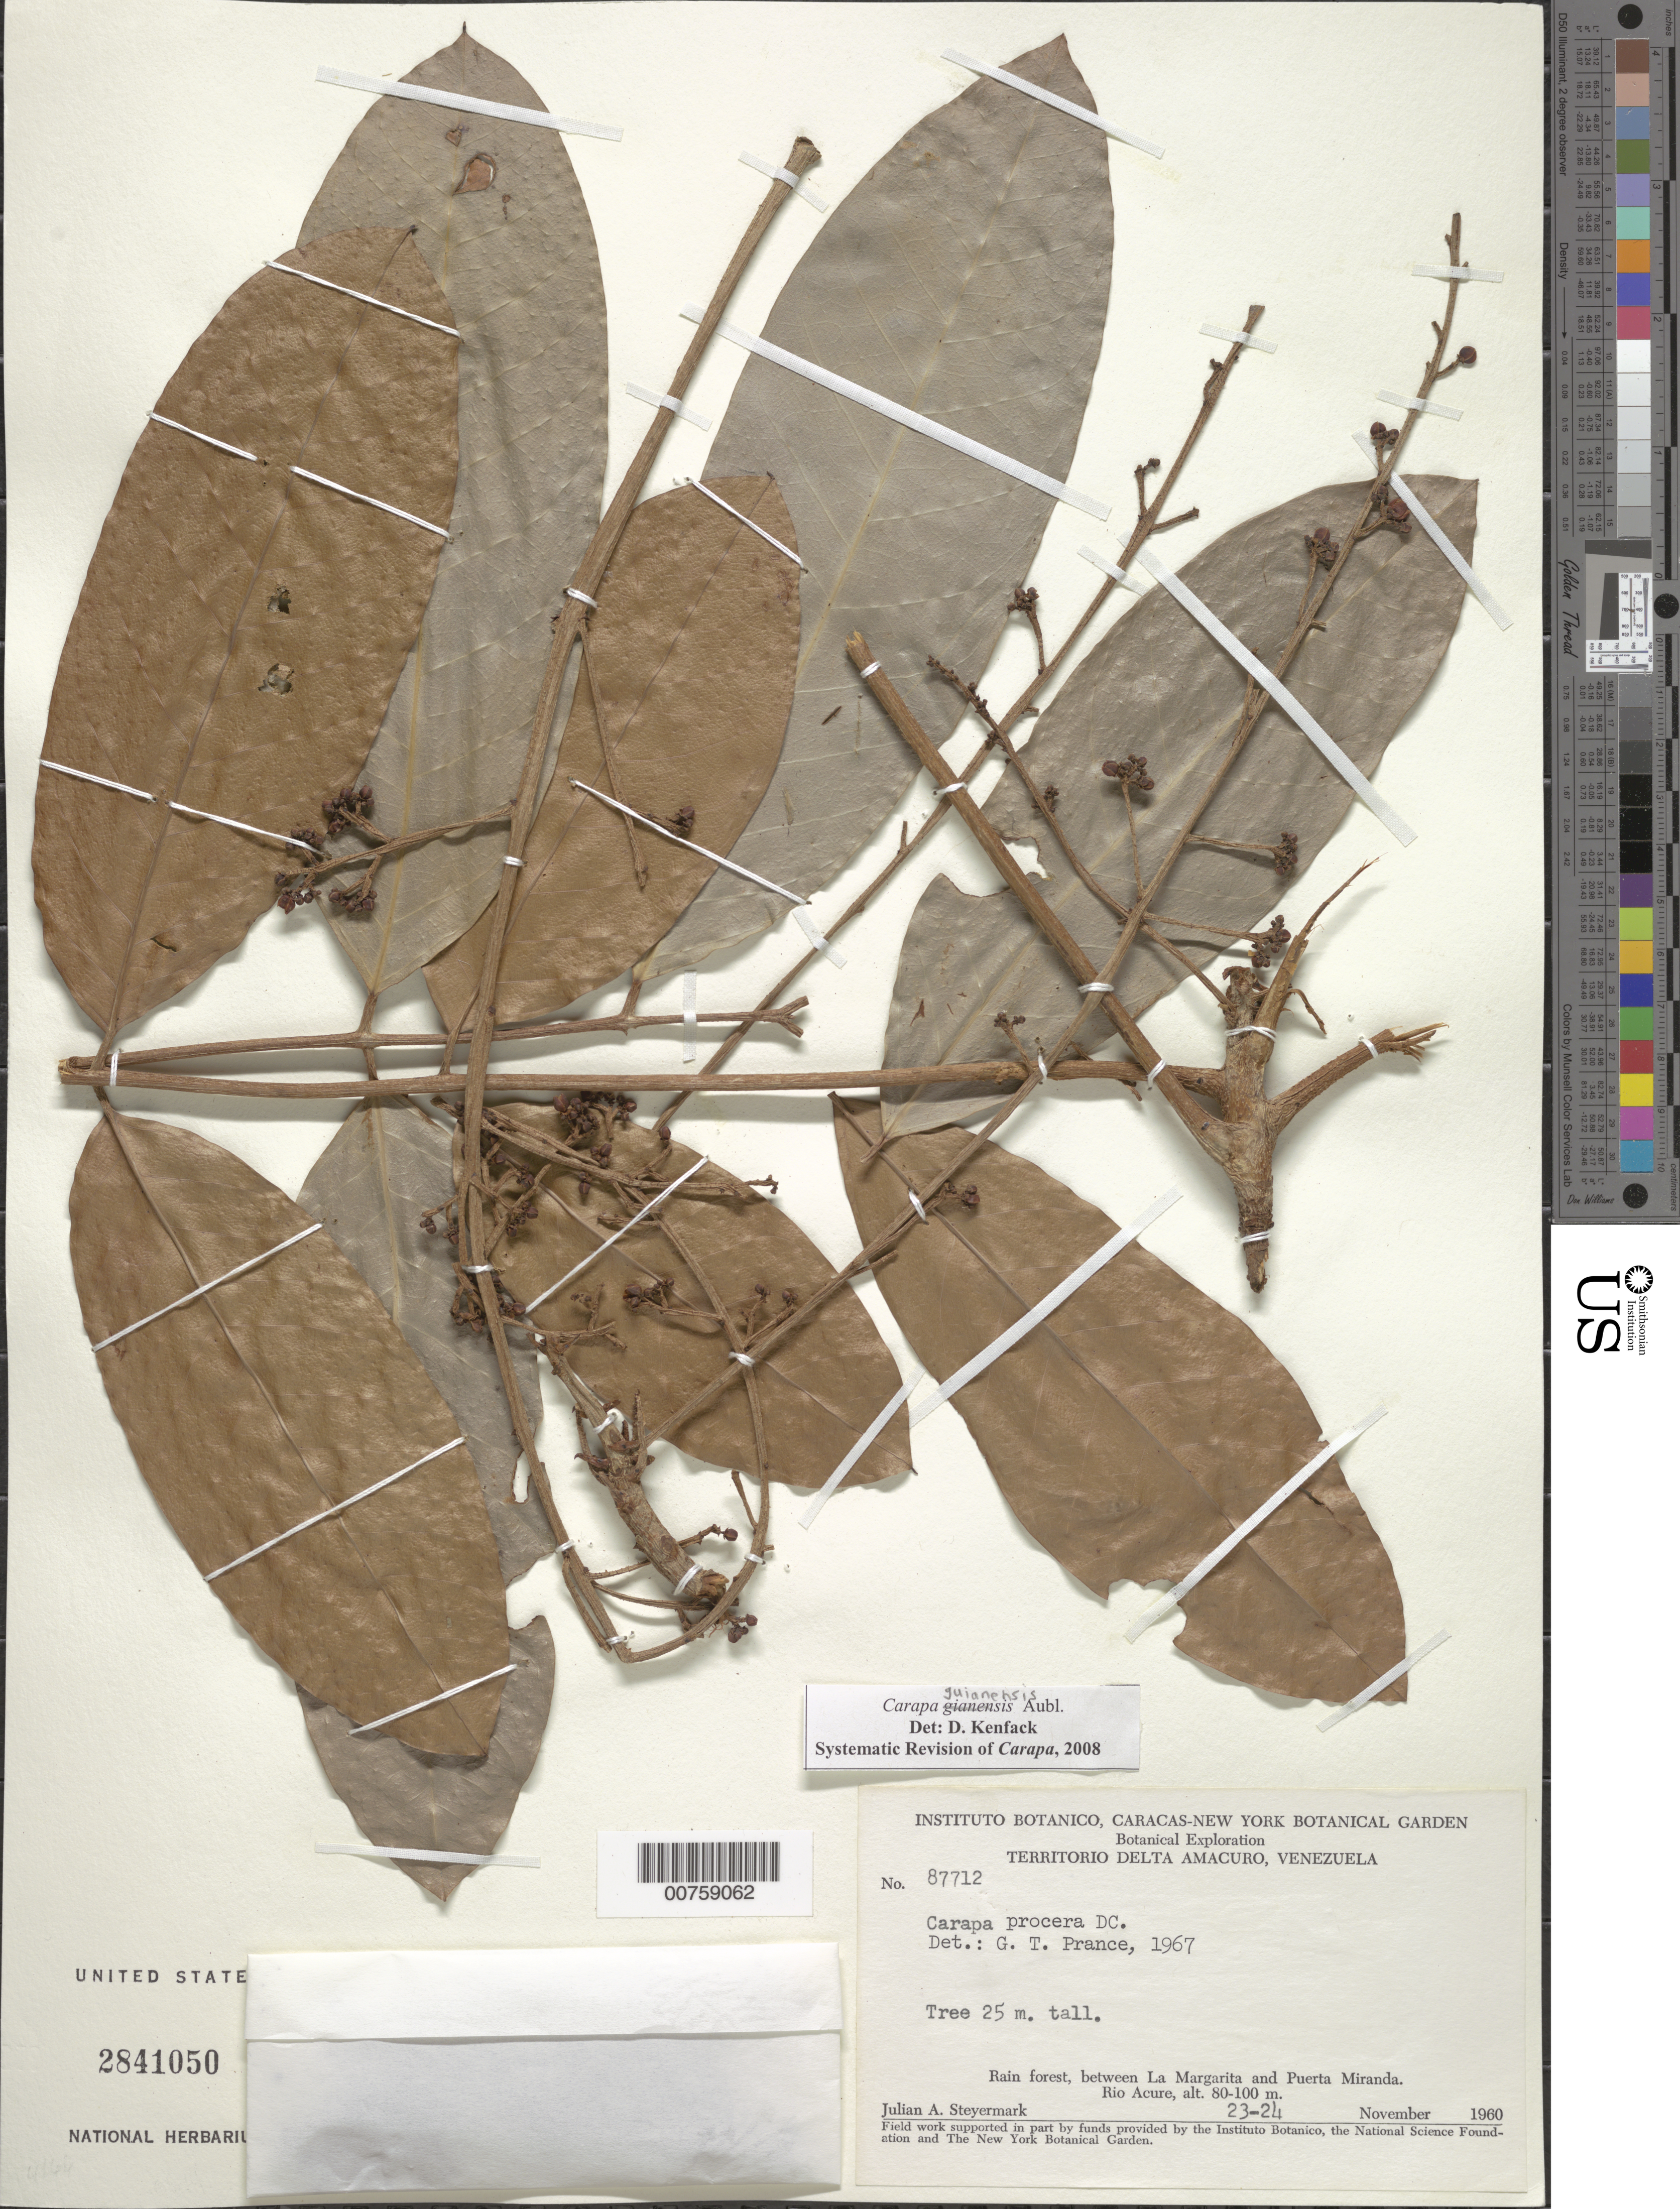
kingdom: Plantae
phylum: Tracheophyta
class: Magnoliopsida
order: Sapindales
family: Meliaceae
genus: Carapa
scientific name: Carapa guianensis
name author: Aubl.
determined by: Kenfack, D.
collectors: J. Steyermark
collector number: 87712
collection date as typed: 23-Nov-60 to 24-Nov-60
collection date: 1960-11-23/1960-11-24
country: Venezuela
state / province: Delta Amacuro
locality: Río Acure, between La Margarita and Puerto Miranda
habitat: Rain forest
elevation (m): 80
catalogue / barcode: US 2841050